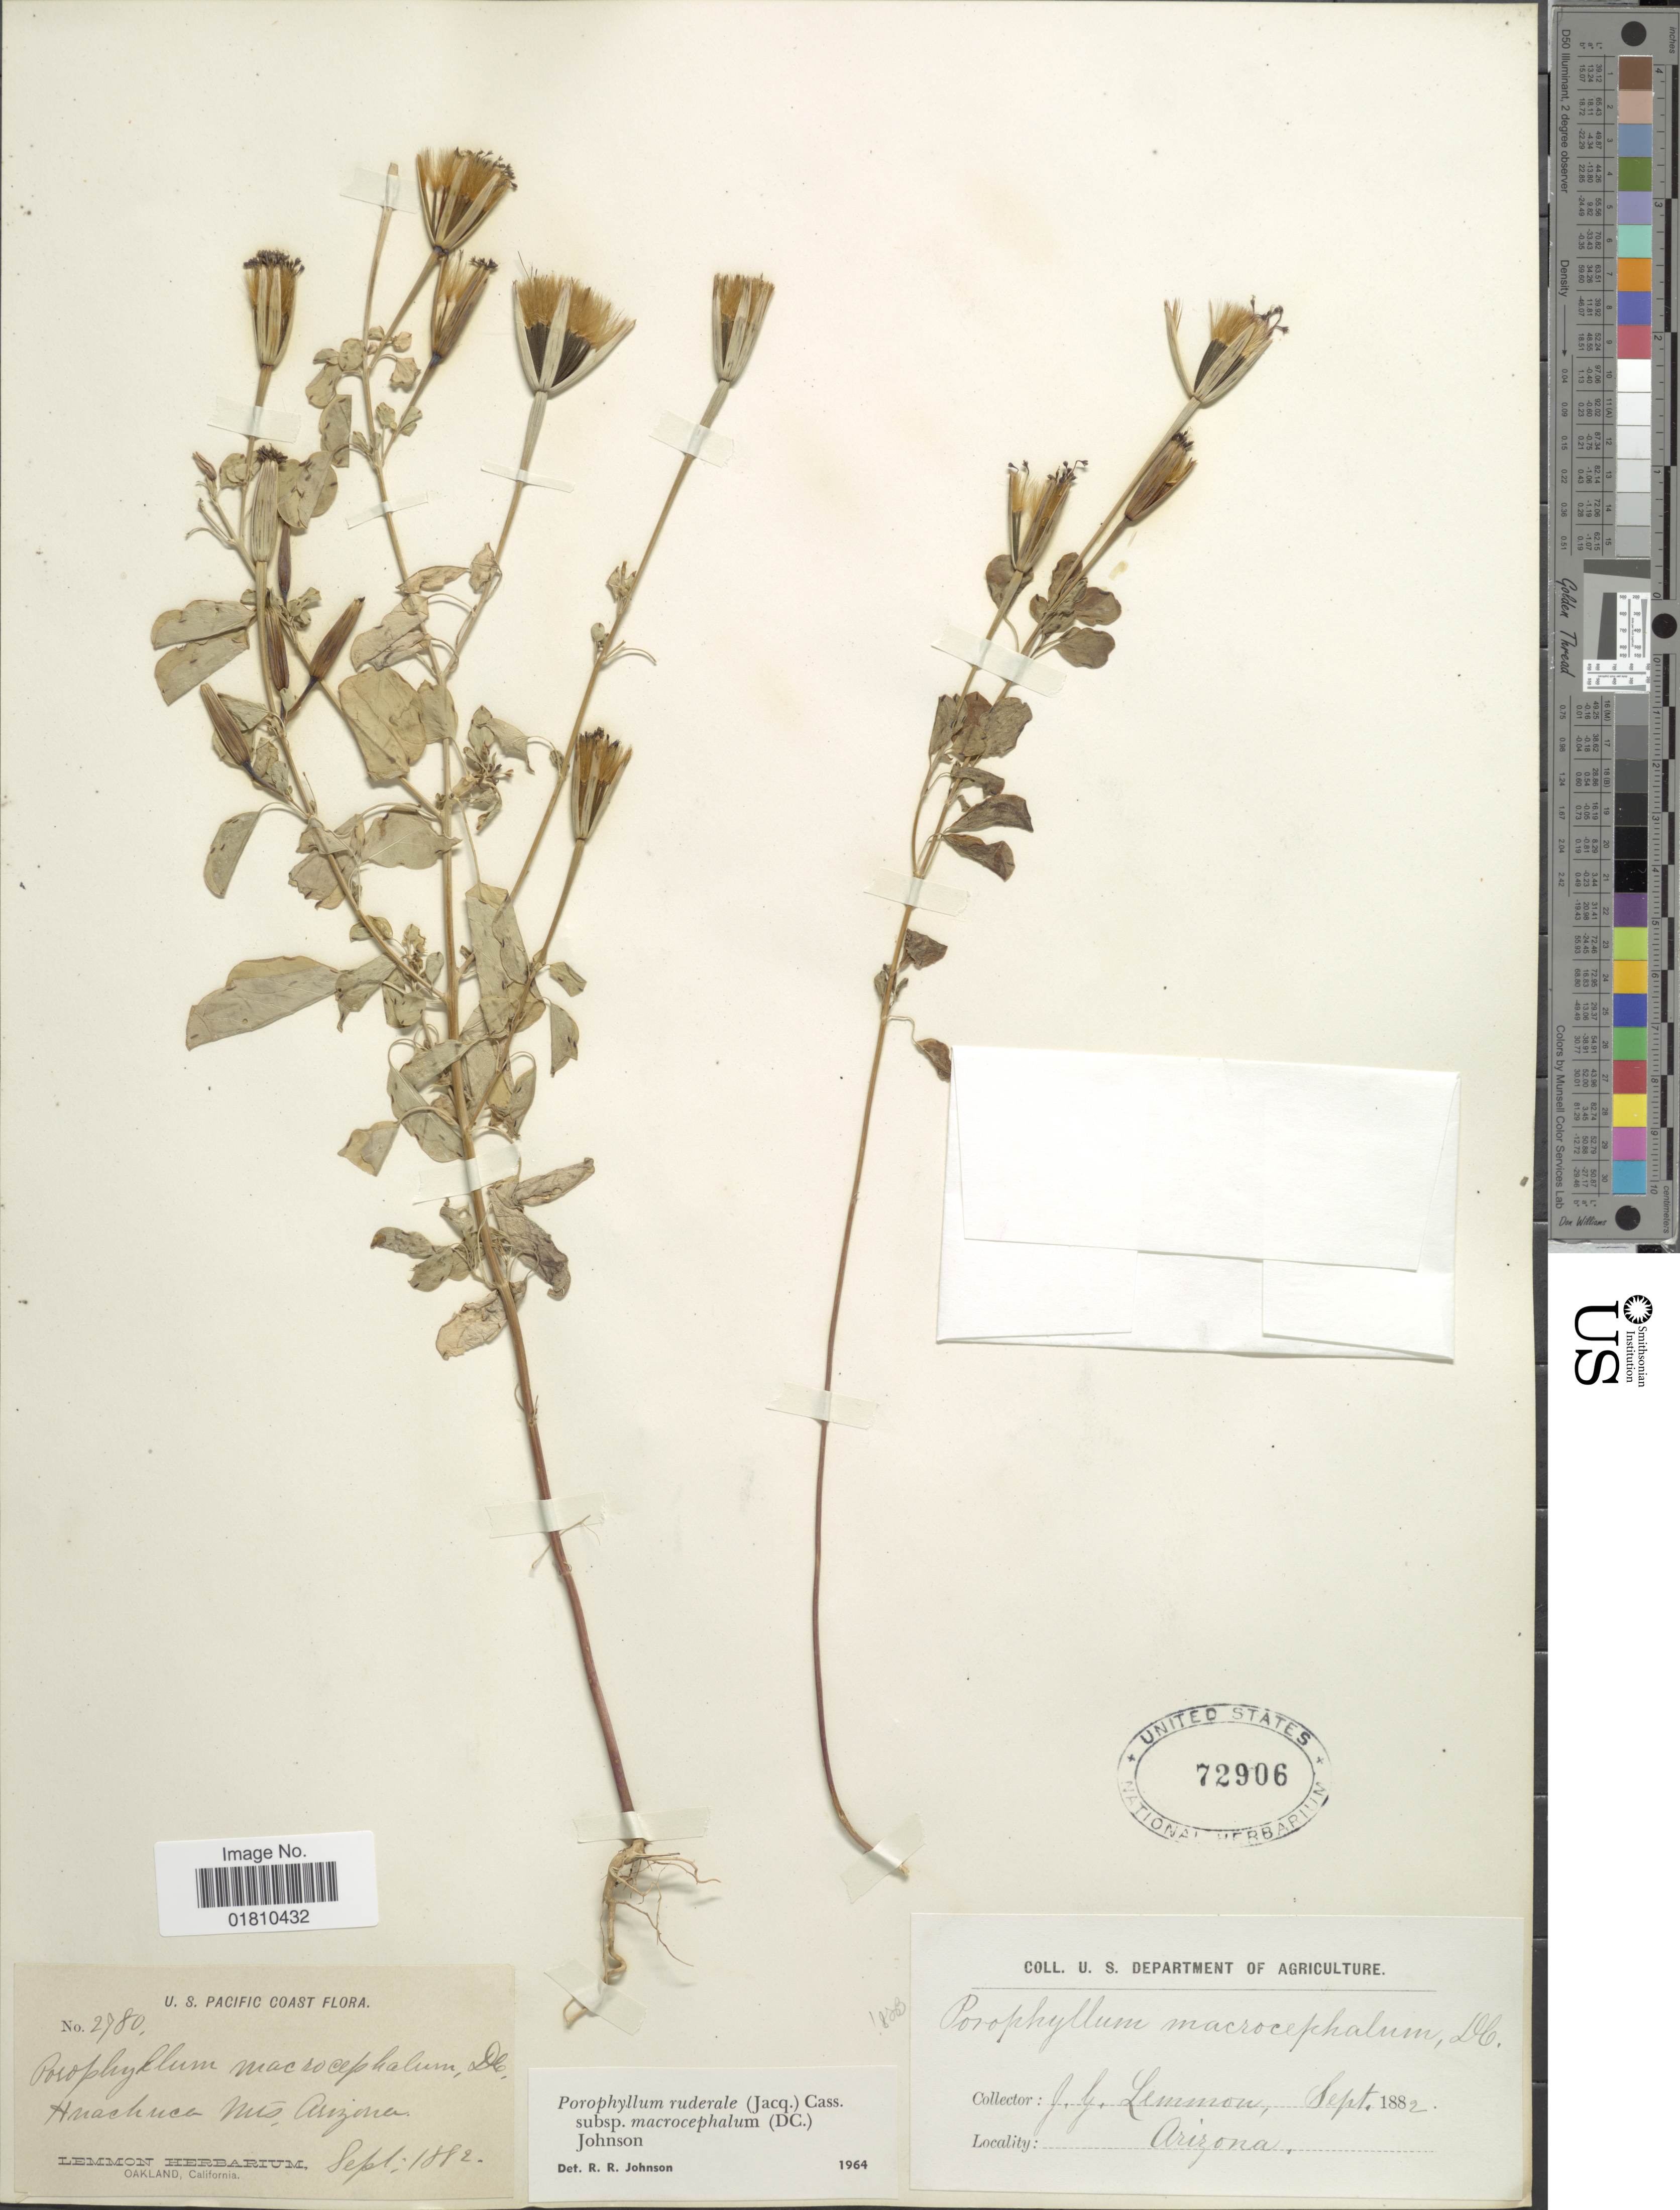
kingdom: Plantae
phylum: Tracheophyta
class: Magnoliopsida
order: Asterales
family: Asteraceae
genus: Porophyllum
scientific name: Porophyllum macrocephalum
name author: DC.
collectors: J. Lemmon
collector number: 2780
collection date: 1882-09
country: United States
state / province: Arizona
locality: Pacific Coast, Huachuca Mts.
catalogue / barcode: US 72906